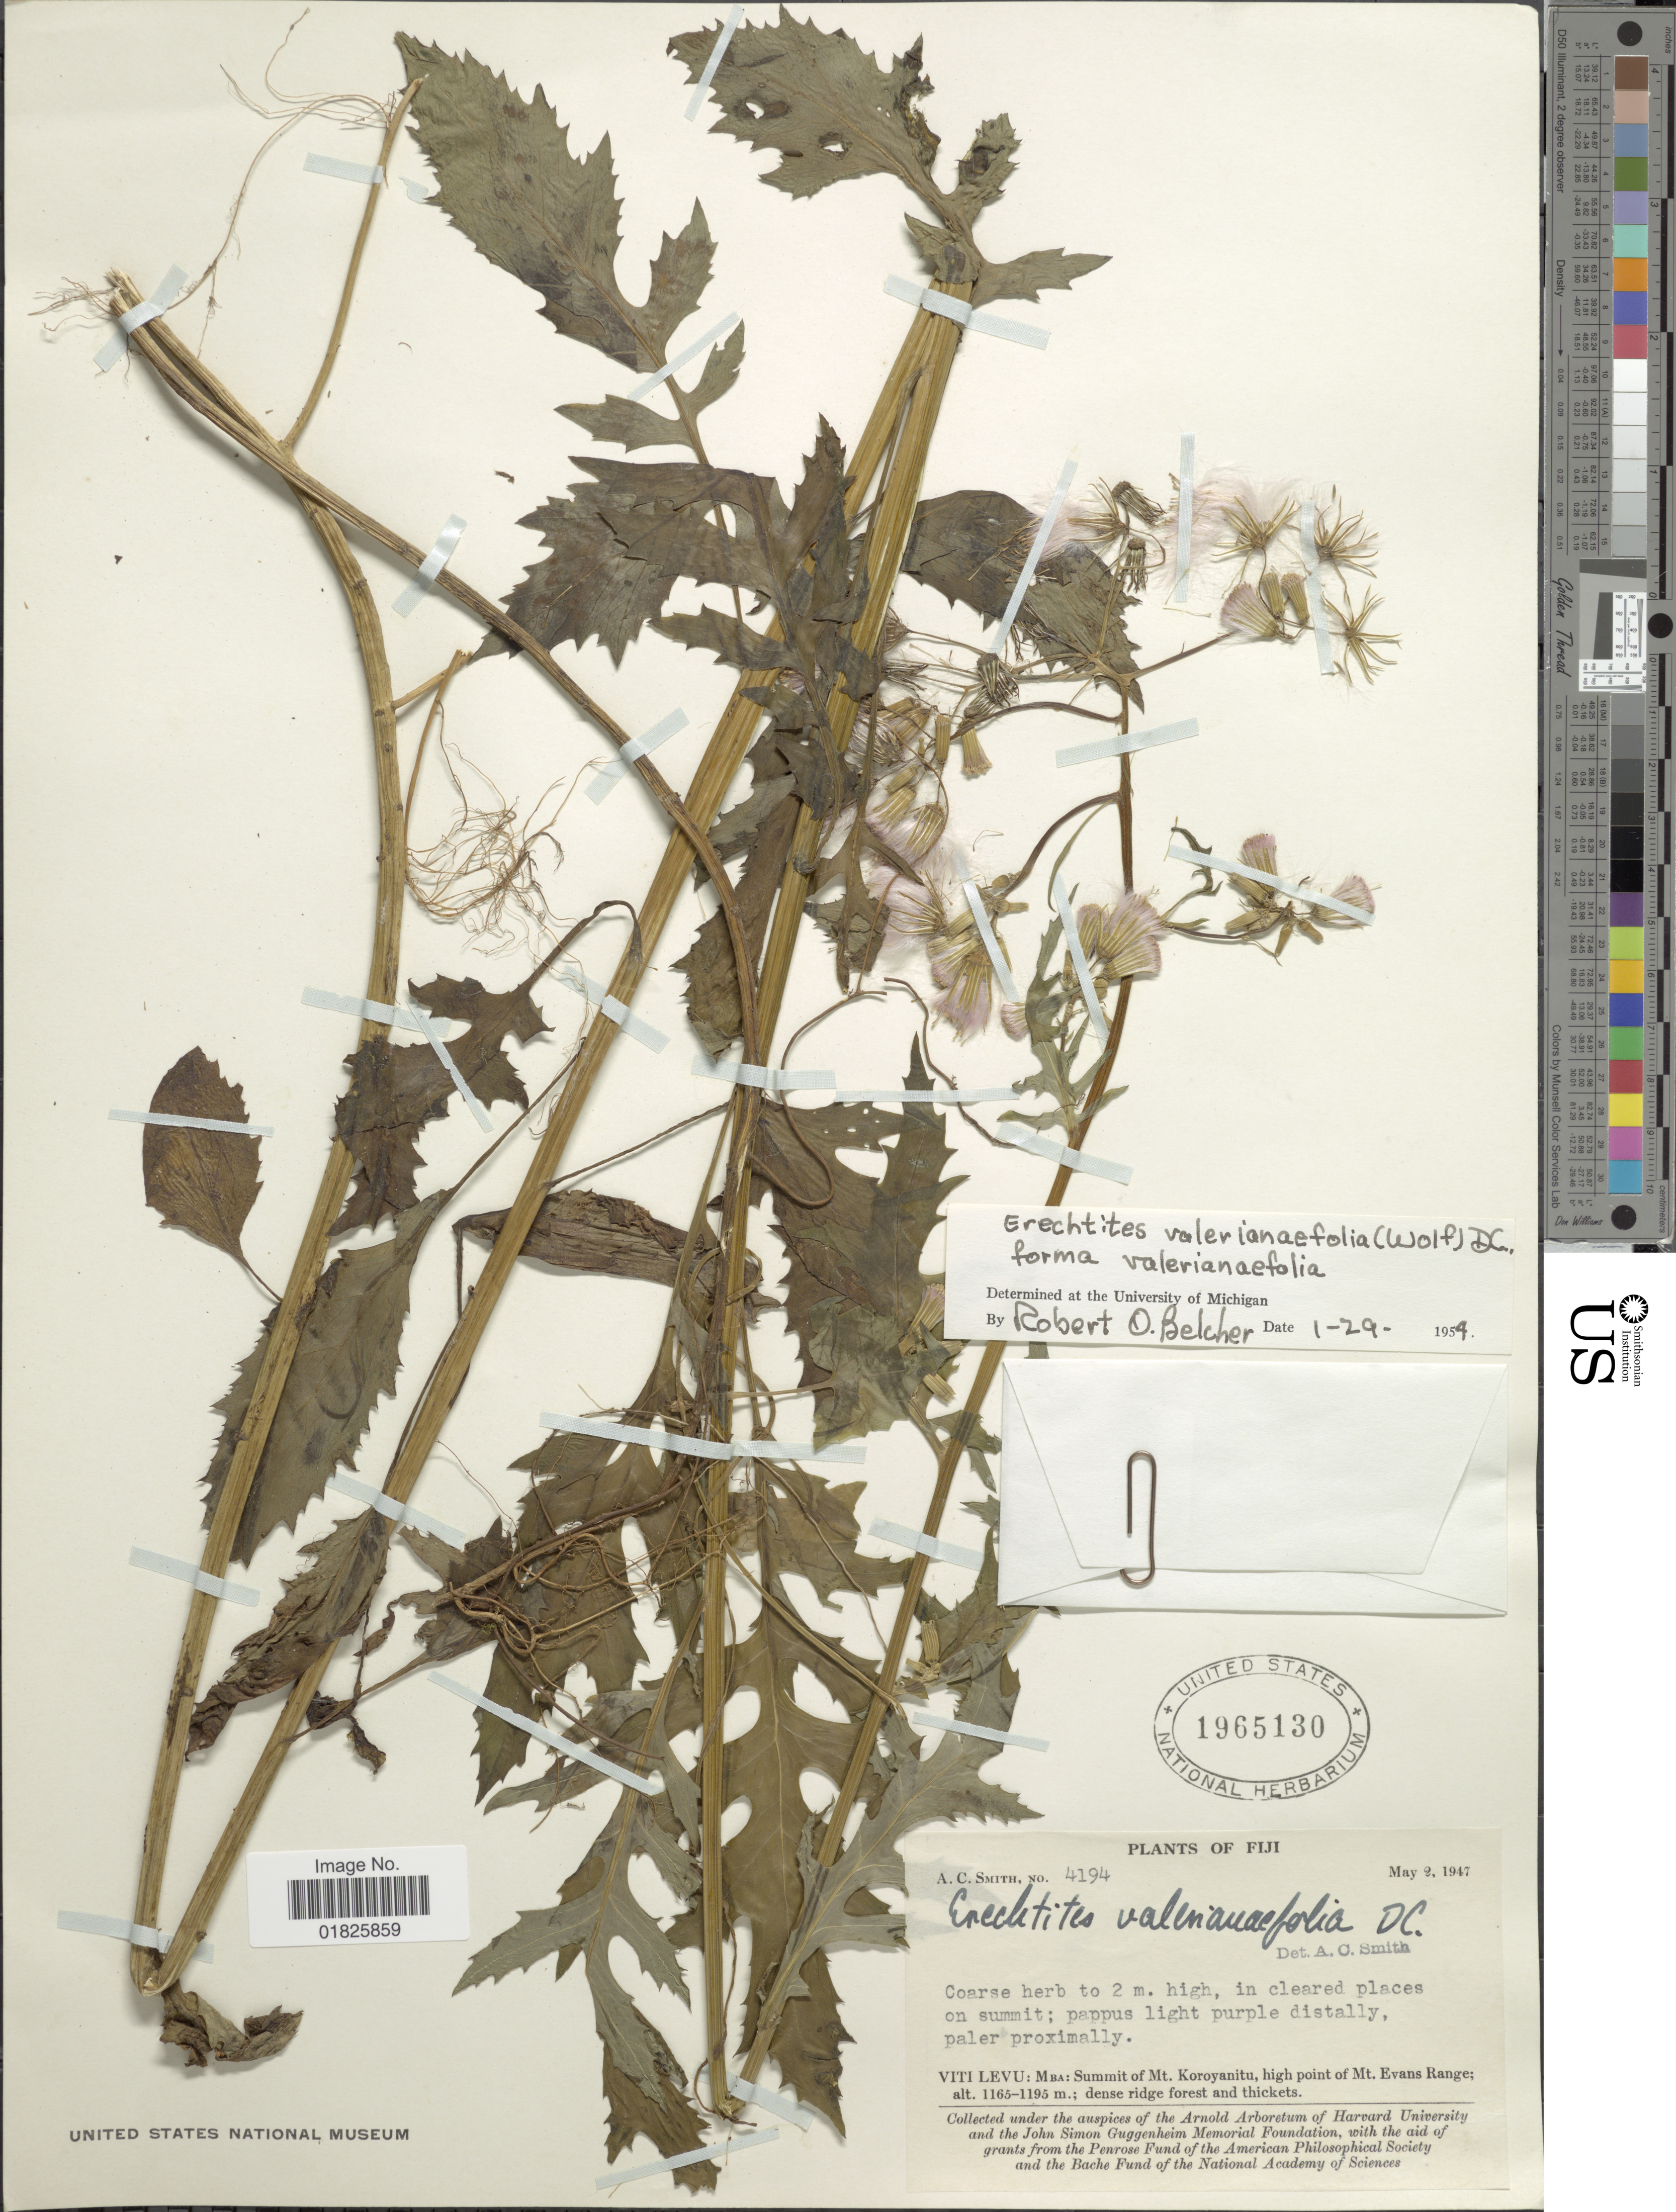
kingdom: Plantae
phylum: Tracheophyta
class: Magnoliopsida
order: Asterales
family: Asteraceae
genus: Erechtites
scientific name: Erechtites valerianifolius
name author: (Link ex Spreng.) DC.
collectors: A. C. Smith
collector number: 4194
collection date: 1947-05-02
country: Fiji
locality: Viti Levu, Mba, Summit of Mt. Koroyanitu, high point of Mt. Evans Range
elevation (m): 1165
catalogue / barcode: US 1965130